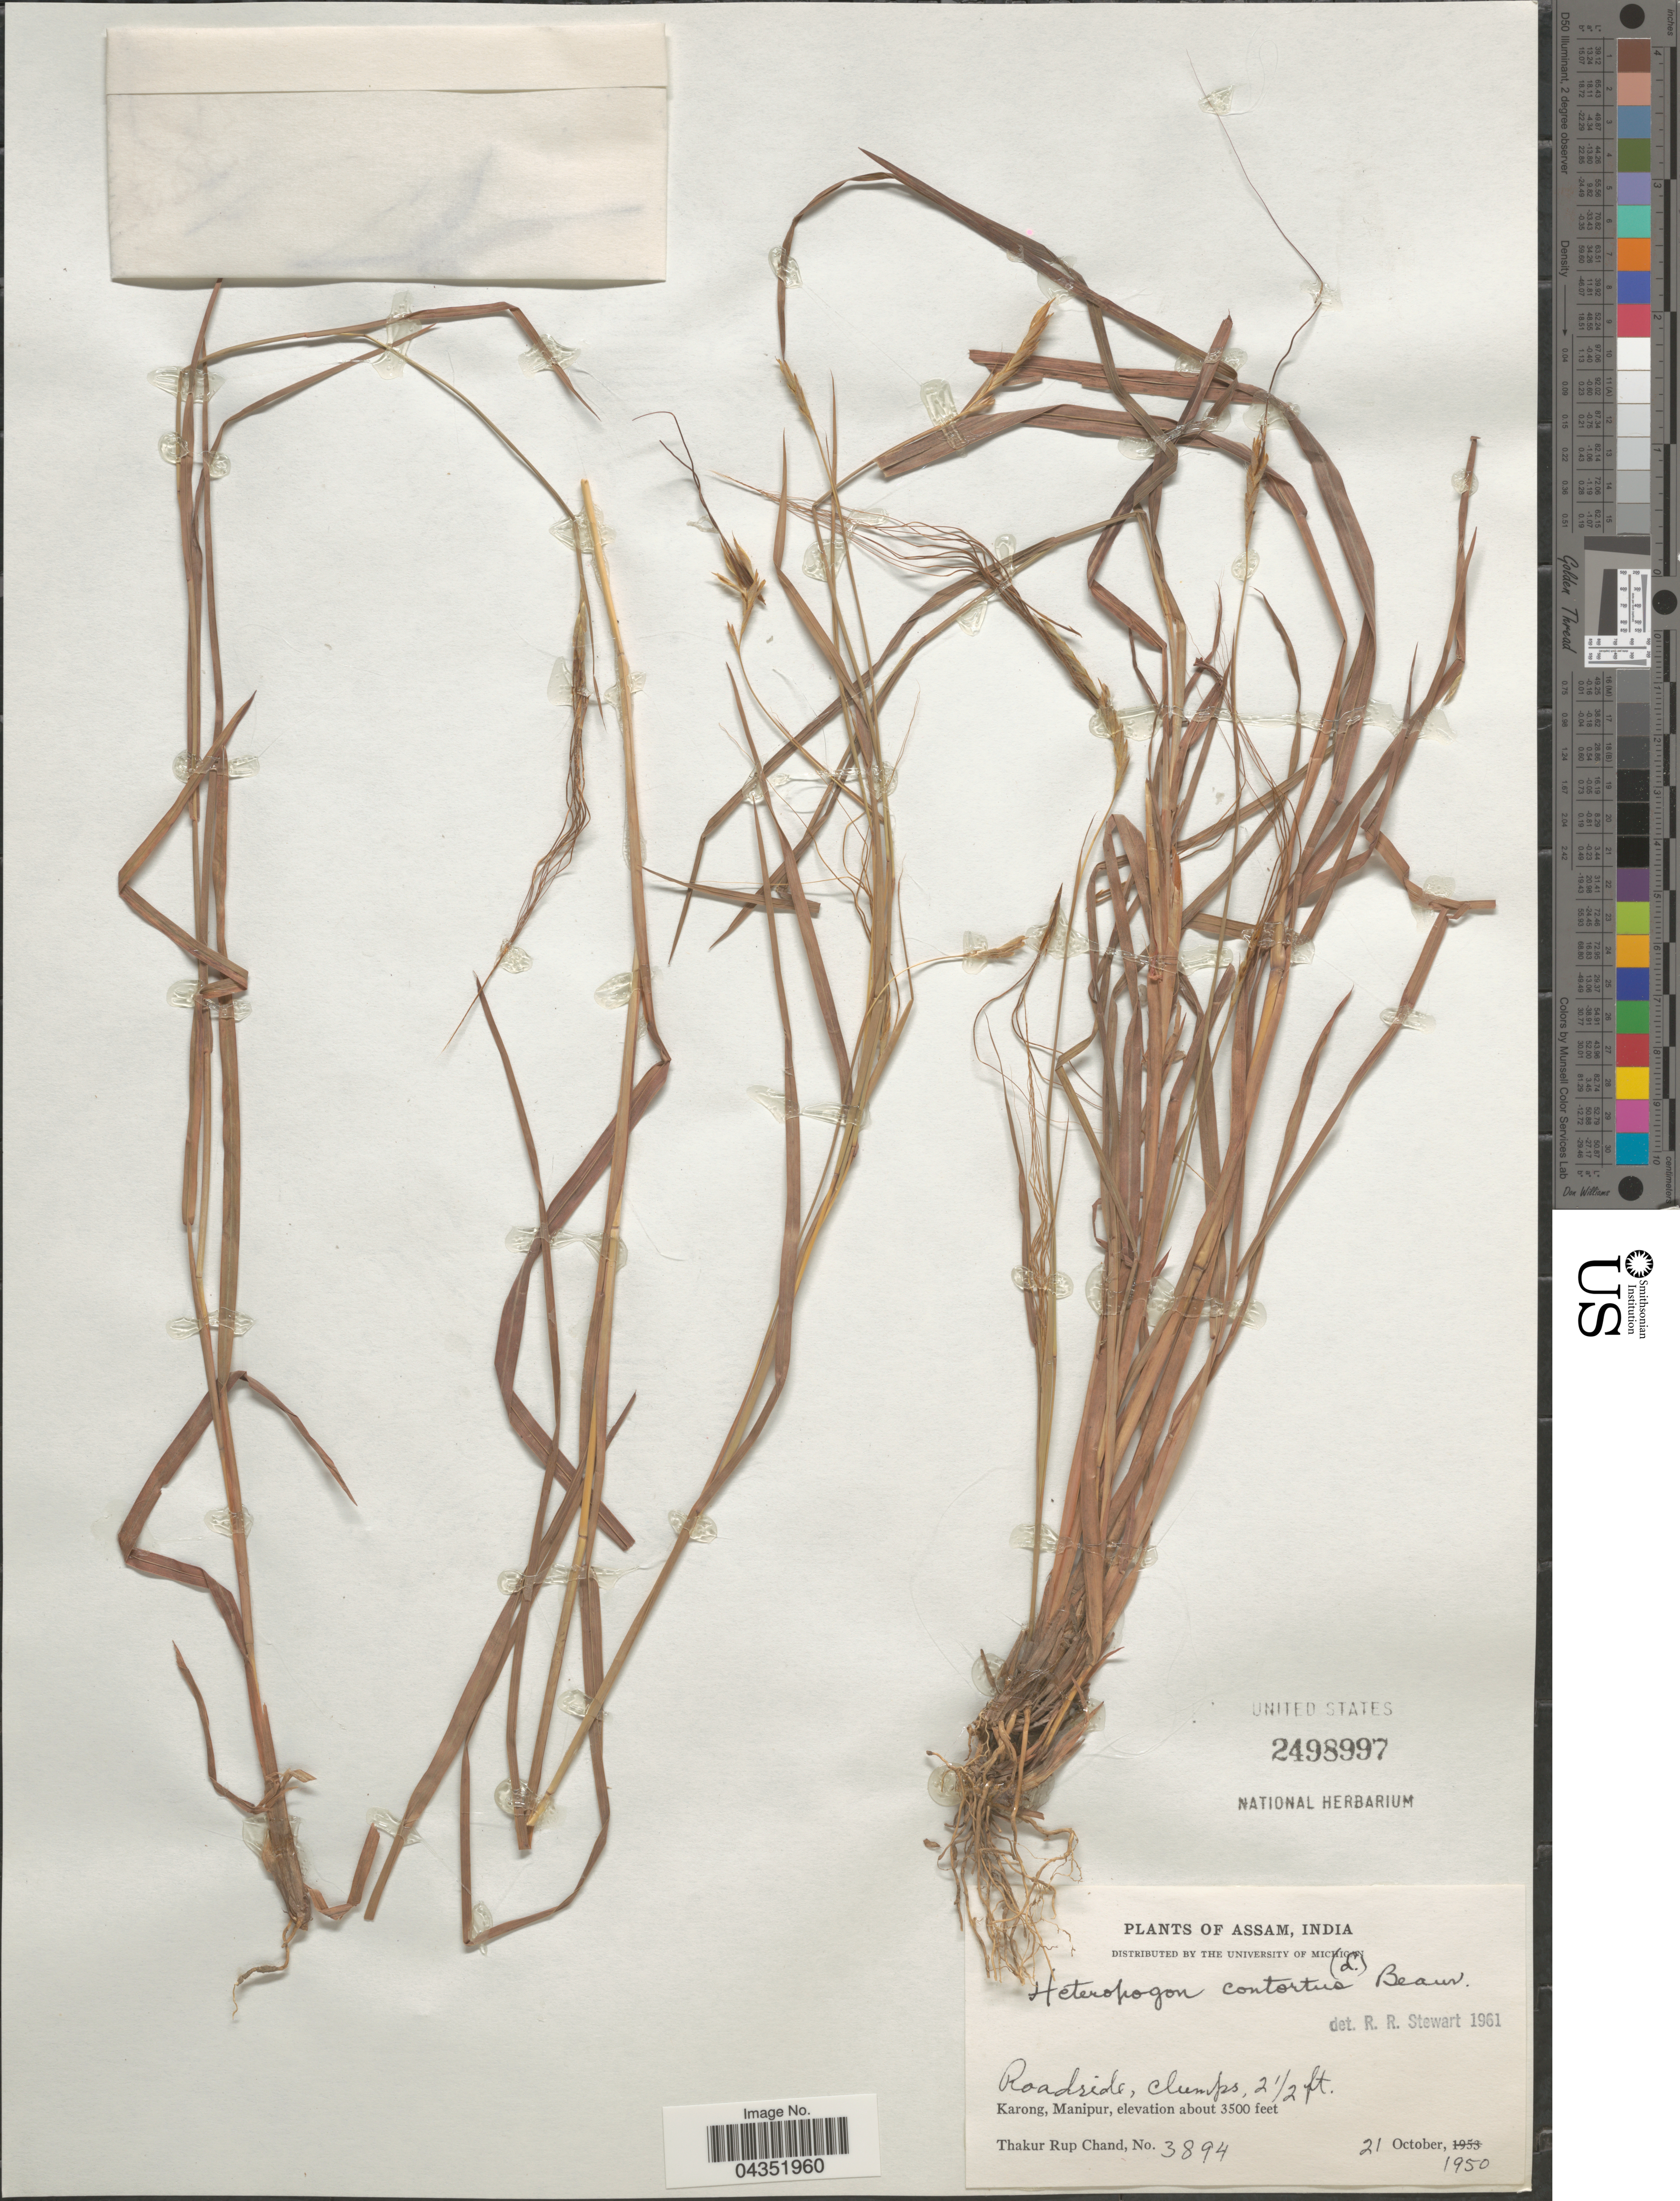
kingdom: Plantae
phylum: Tracheophyta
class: Liliopsida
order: Poales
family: Poaceae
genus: Heteropogon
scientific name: Heteropogon contortus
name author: (L.) P. Beauv. ex Roem. & Schult.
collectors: T. R. Chand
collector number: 3894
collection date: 1950-10-21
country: India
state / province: Manipur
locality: Karong, Manipur.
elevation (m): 1067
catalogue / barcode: US 2498997